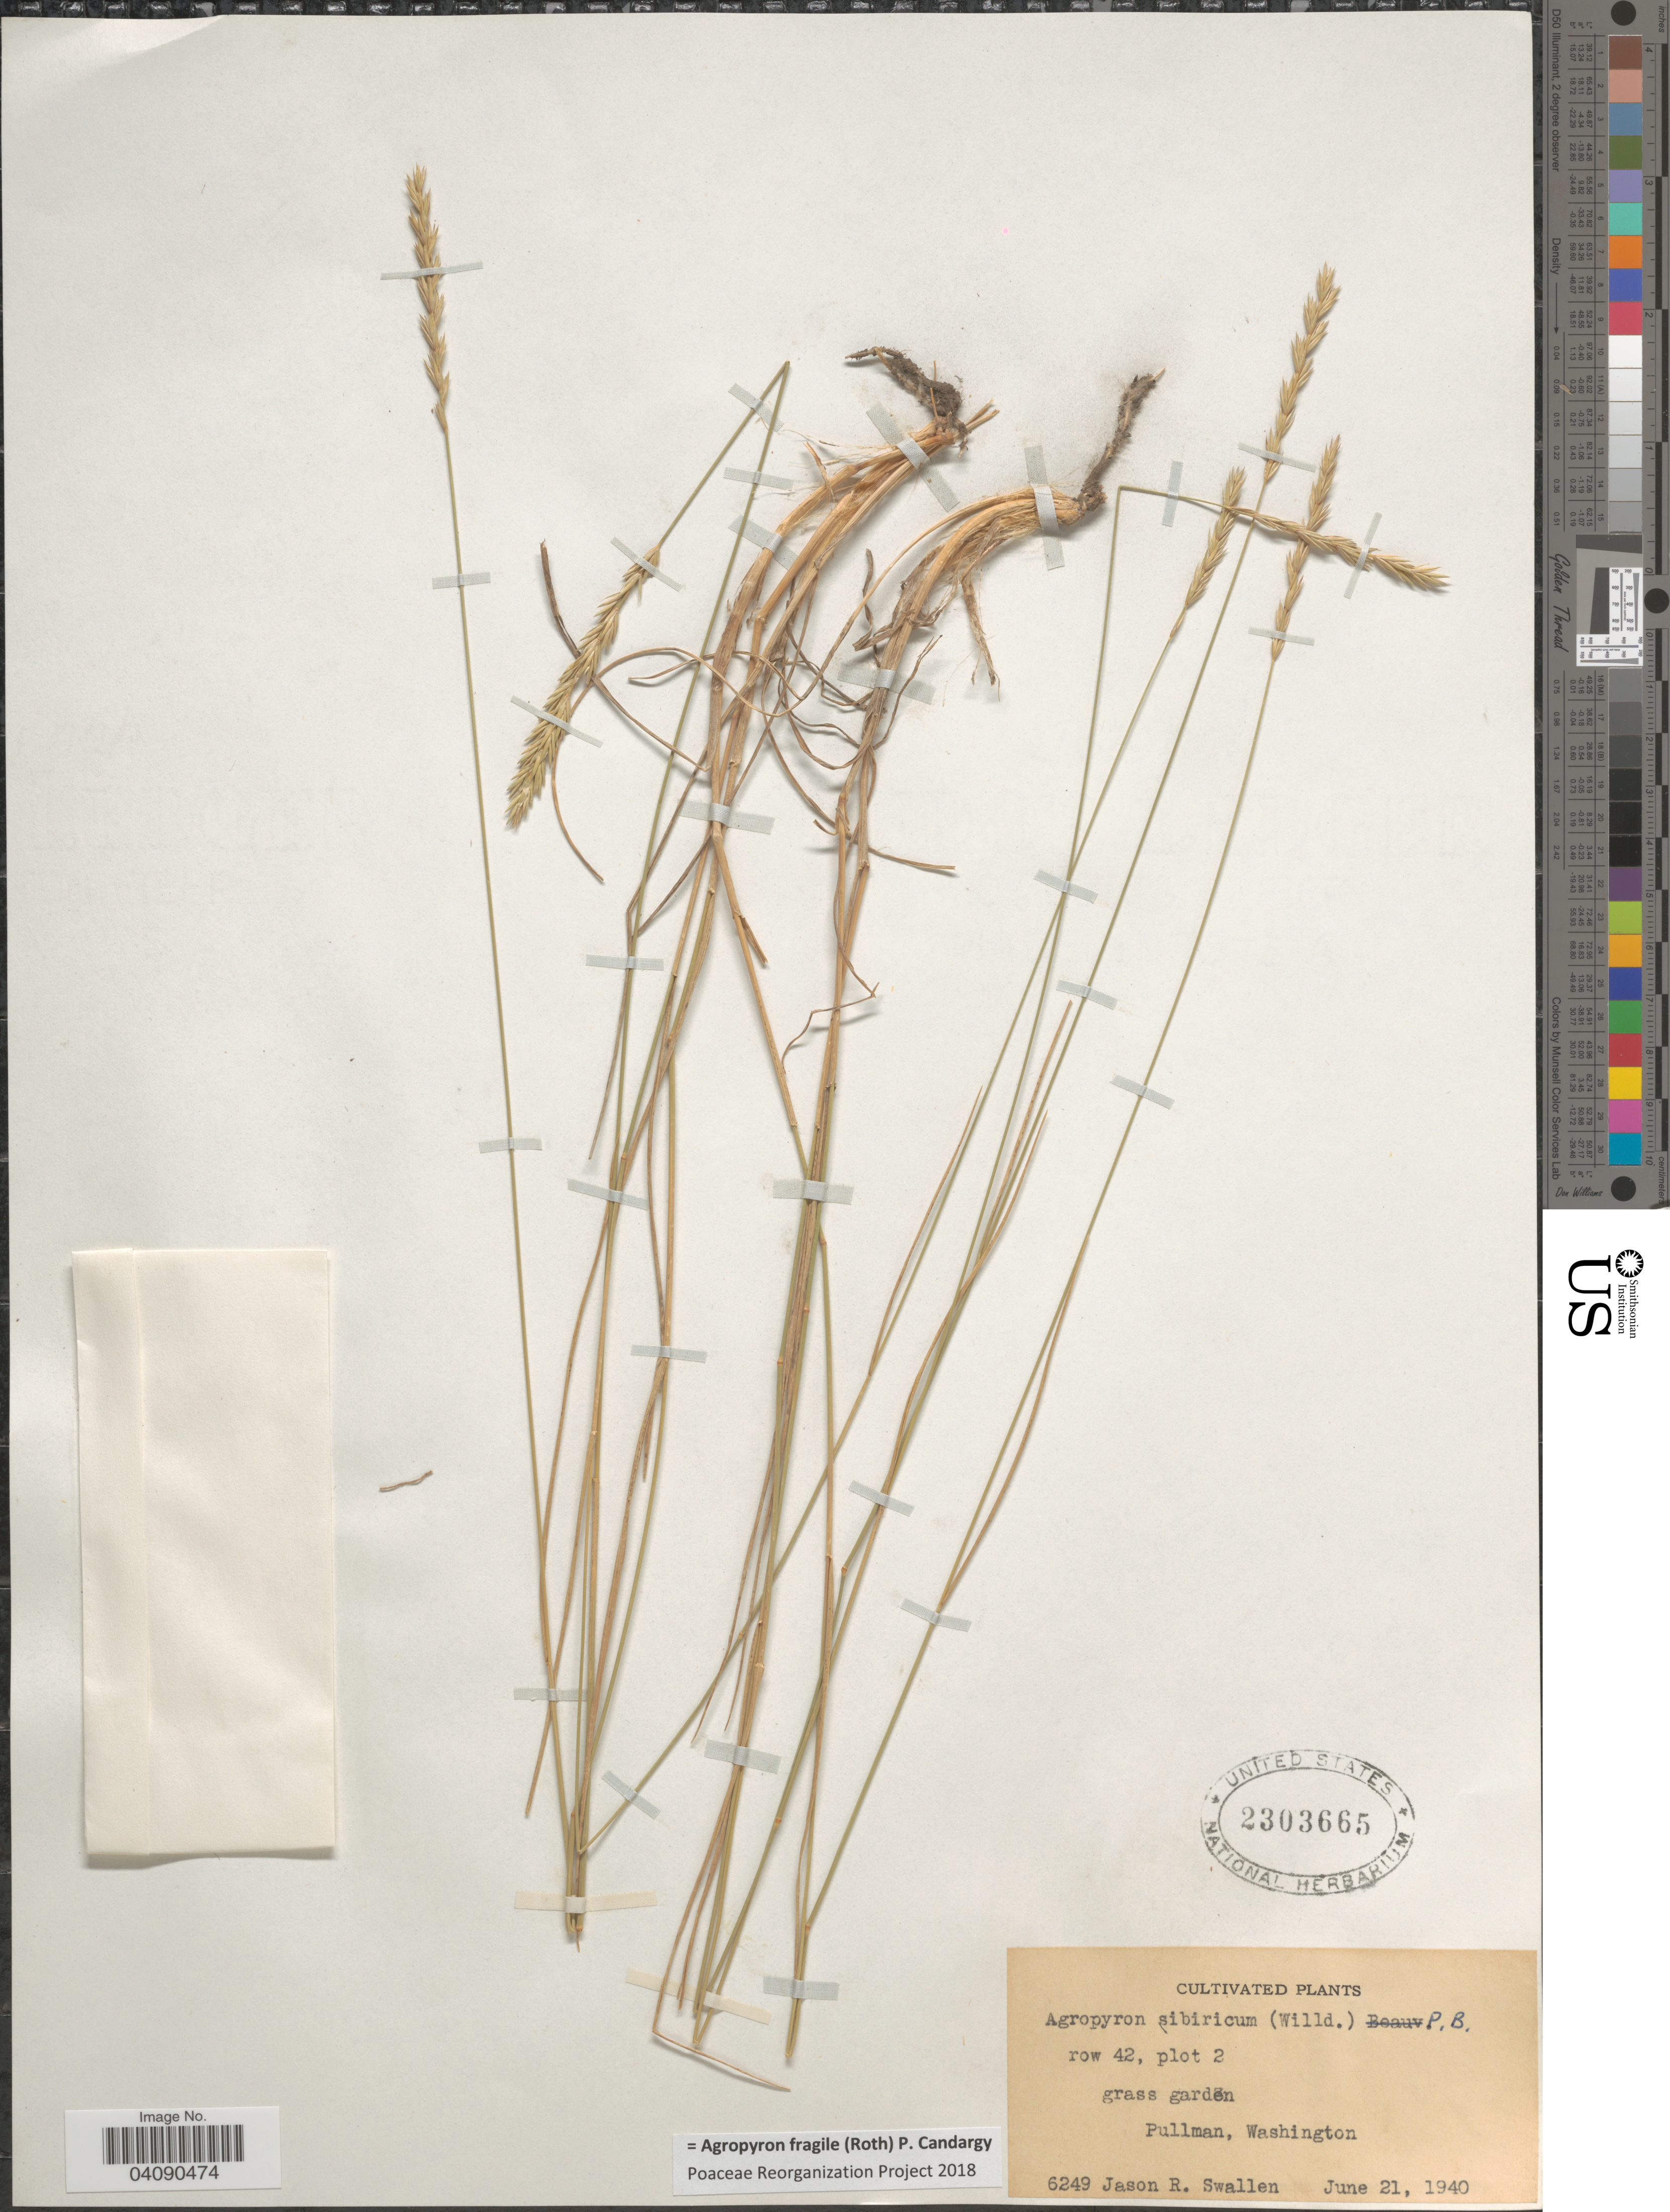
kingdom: Plantae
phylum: Tracheophyta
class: Liliopsida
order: Poales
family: Poaceae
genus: Agropyron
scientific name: Agropyron fragile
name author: (Roth) Candargy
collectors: J. R. Swallen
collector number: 6249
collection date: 1940-06-21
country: United States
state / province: Washington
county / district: Whitman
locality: Row 42, plot 2. Grass garden. Pullman.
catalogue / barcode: US 2303665